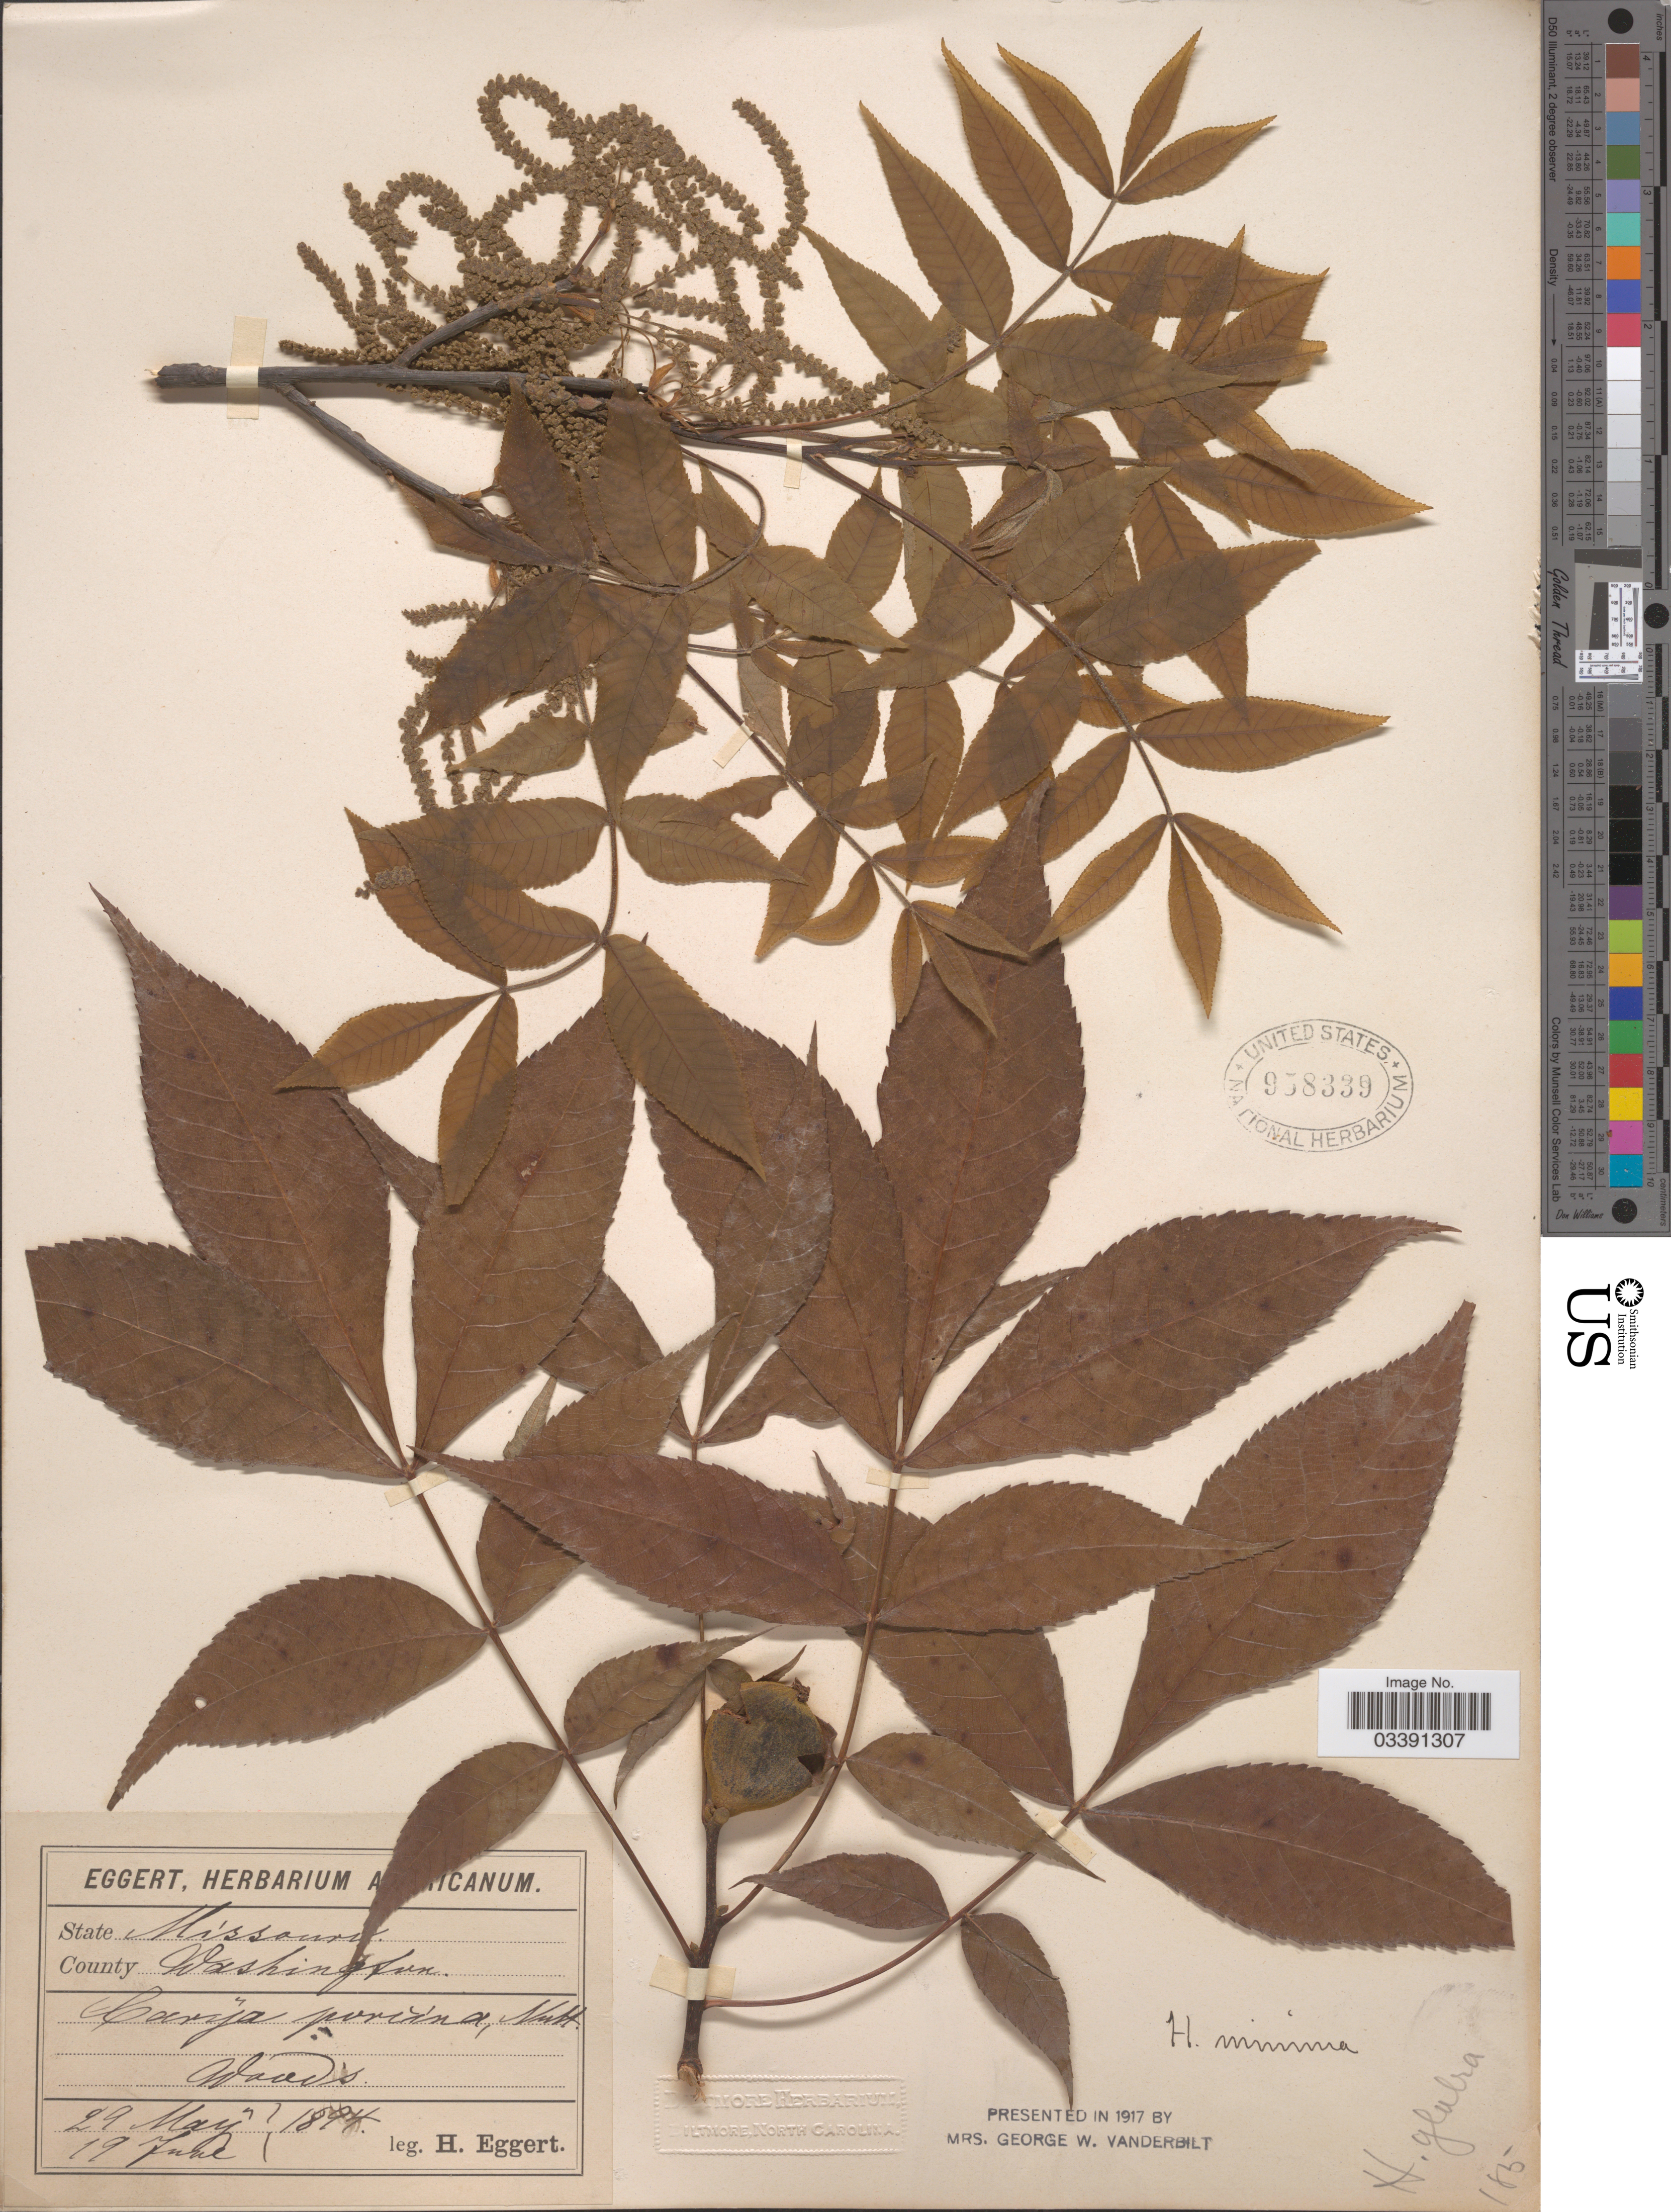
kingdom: Plantae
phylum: Tracheophyta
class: Magnoliopsida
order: Fagales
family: Juglandaceae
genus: Carya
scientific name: Carya cordiformis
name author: (Wangenh.) K. Koch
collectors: H. Eggert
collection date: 1894-05-29/1894-06-19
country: United States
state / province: Missouri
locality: County Washington.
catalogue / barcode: US 958339